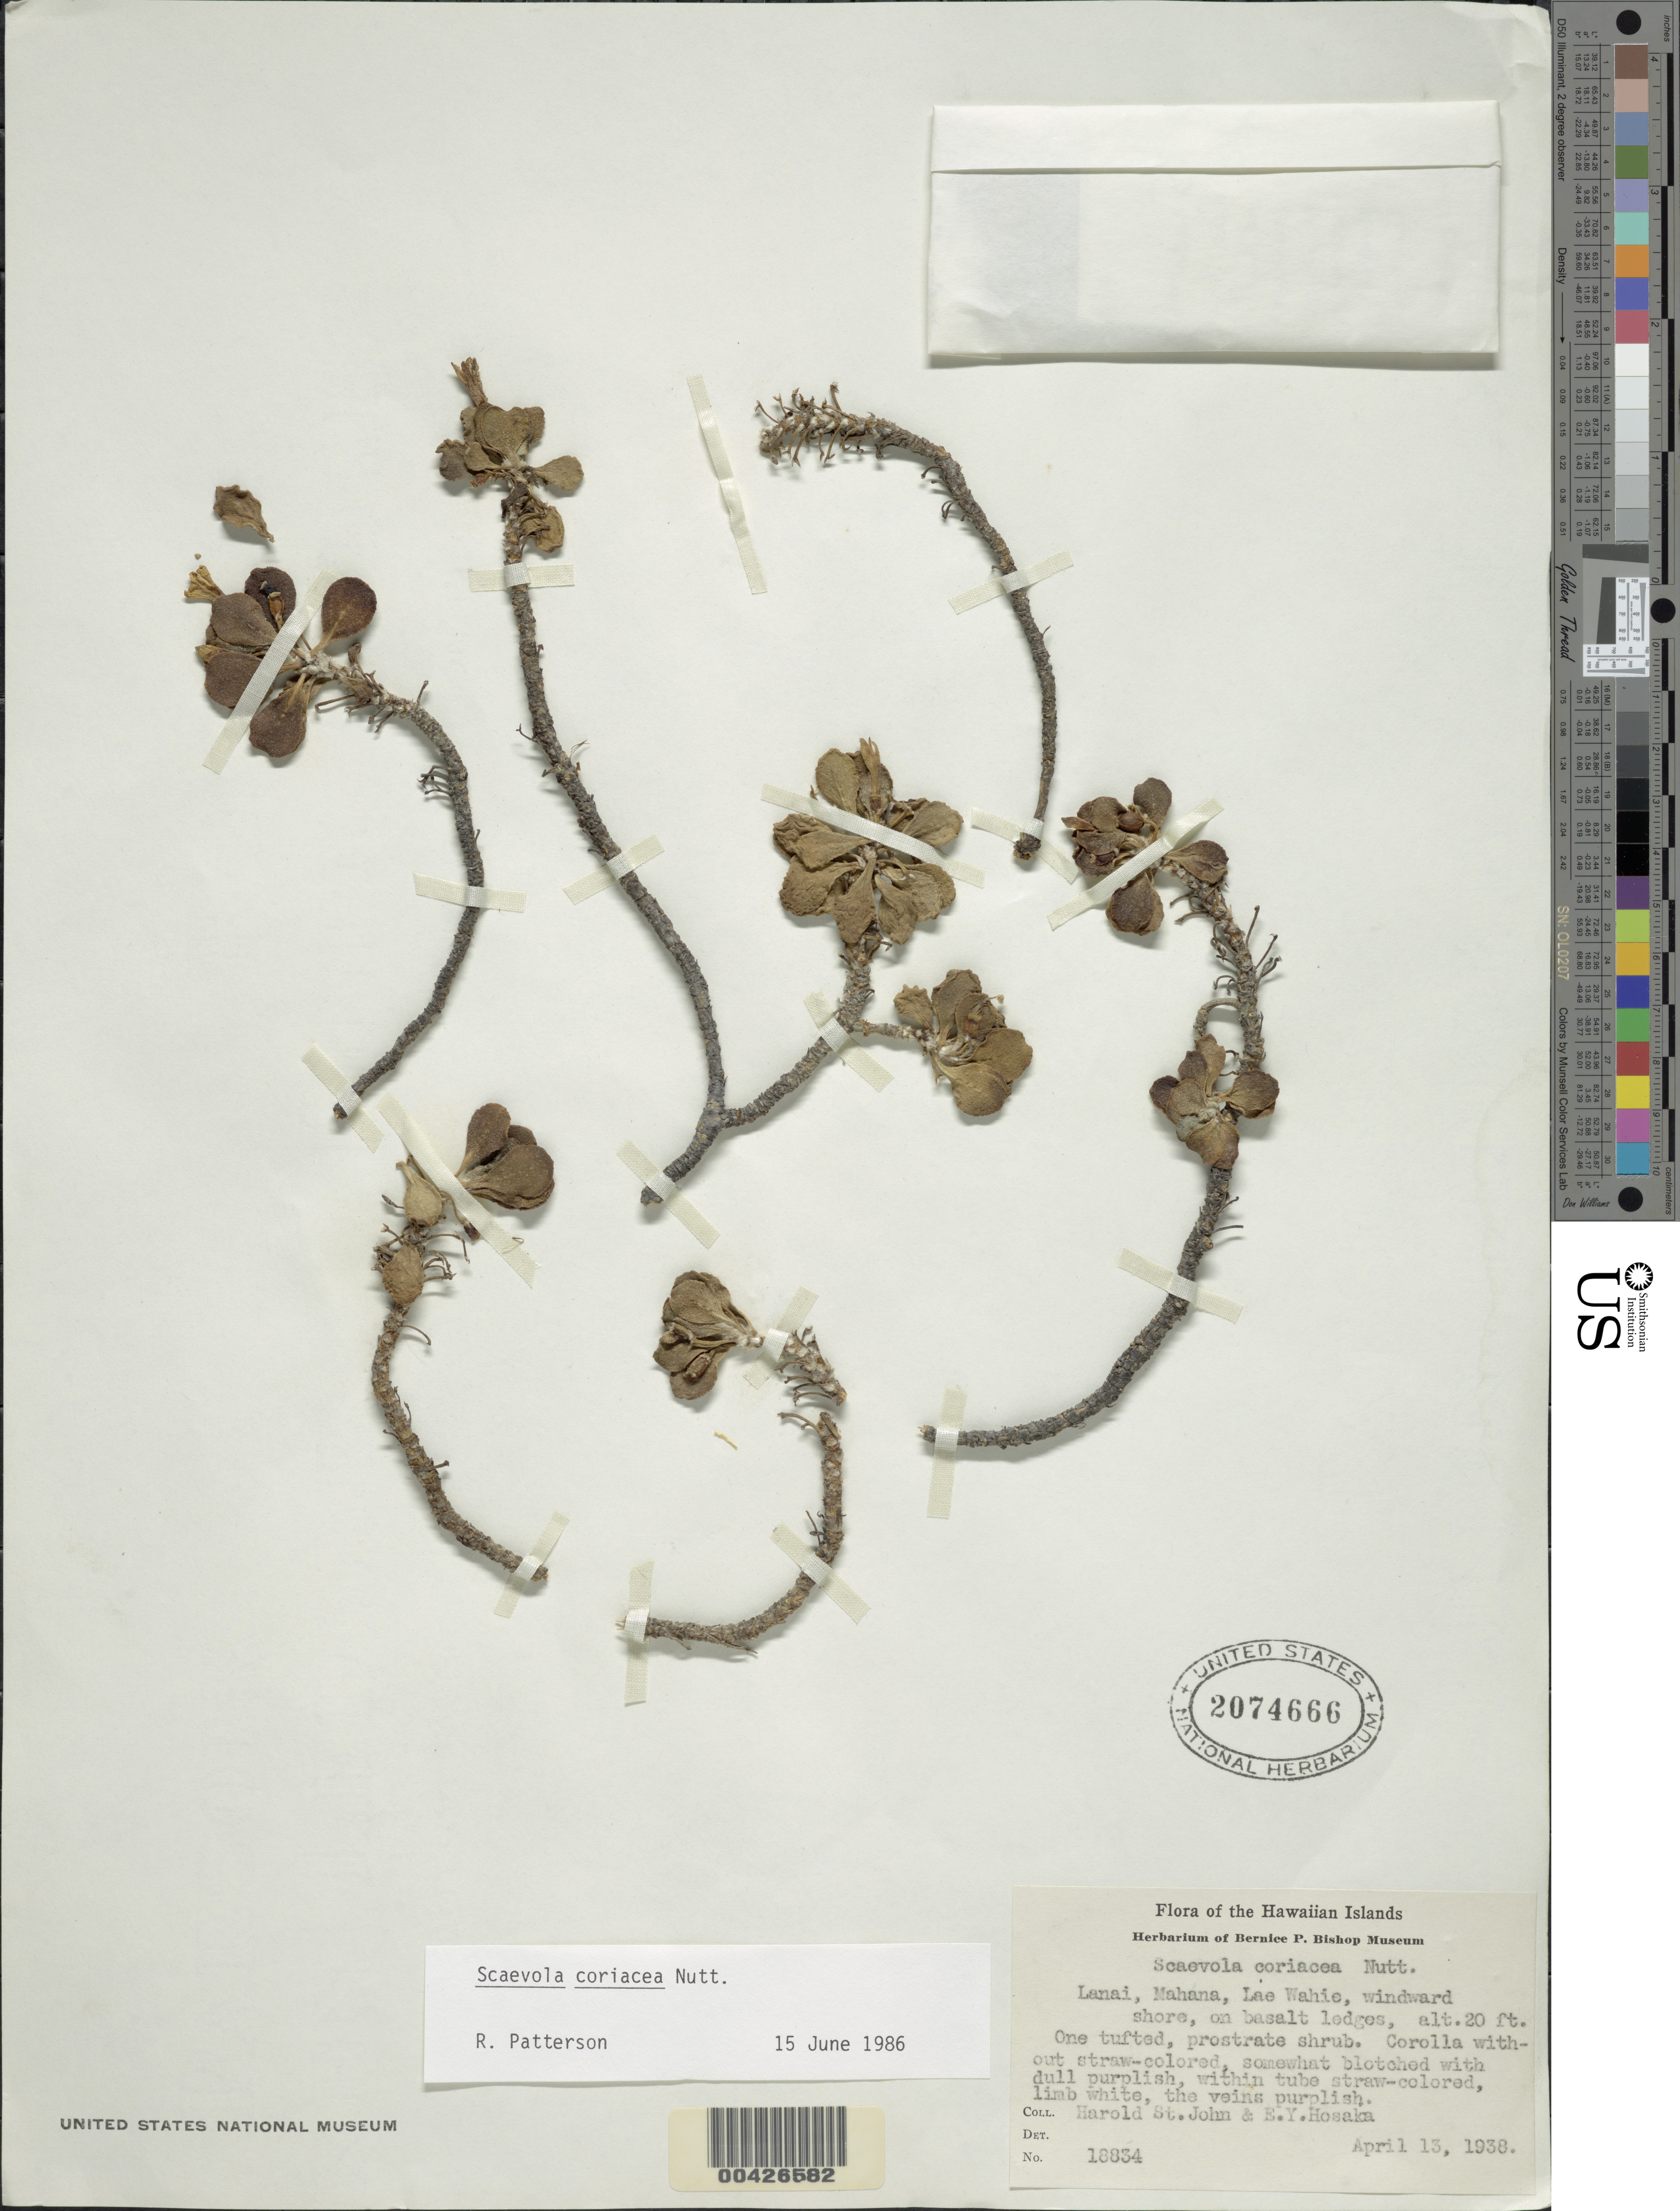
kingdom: Plantae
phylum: Tracheophyta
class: Magnoliopsida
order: Asterales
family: Goodeniaceae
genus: Scaevola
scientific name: Scaevola coriacea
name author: Nutt.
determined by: Patterson, R.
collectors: H. St. John & E. Y. Hosaka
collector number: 18834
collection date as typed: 13 Apr 1938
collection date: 1938-04-13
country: United States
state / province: Hawaii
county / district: Maui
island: Lana'i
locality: Lanai, Mahana, Lae Wahie, windward shore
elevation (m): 6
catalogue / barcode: US 2074666